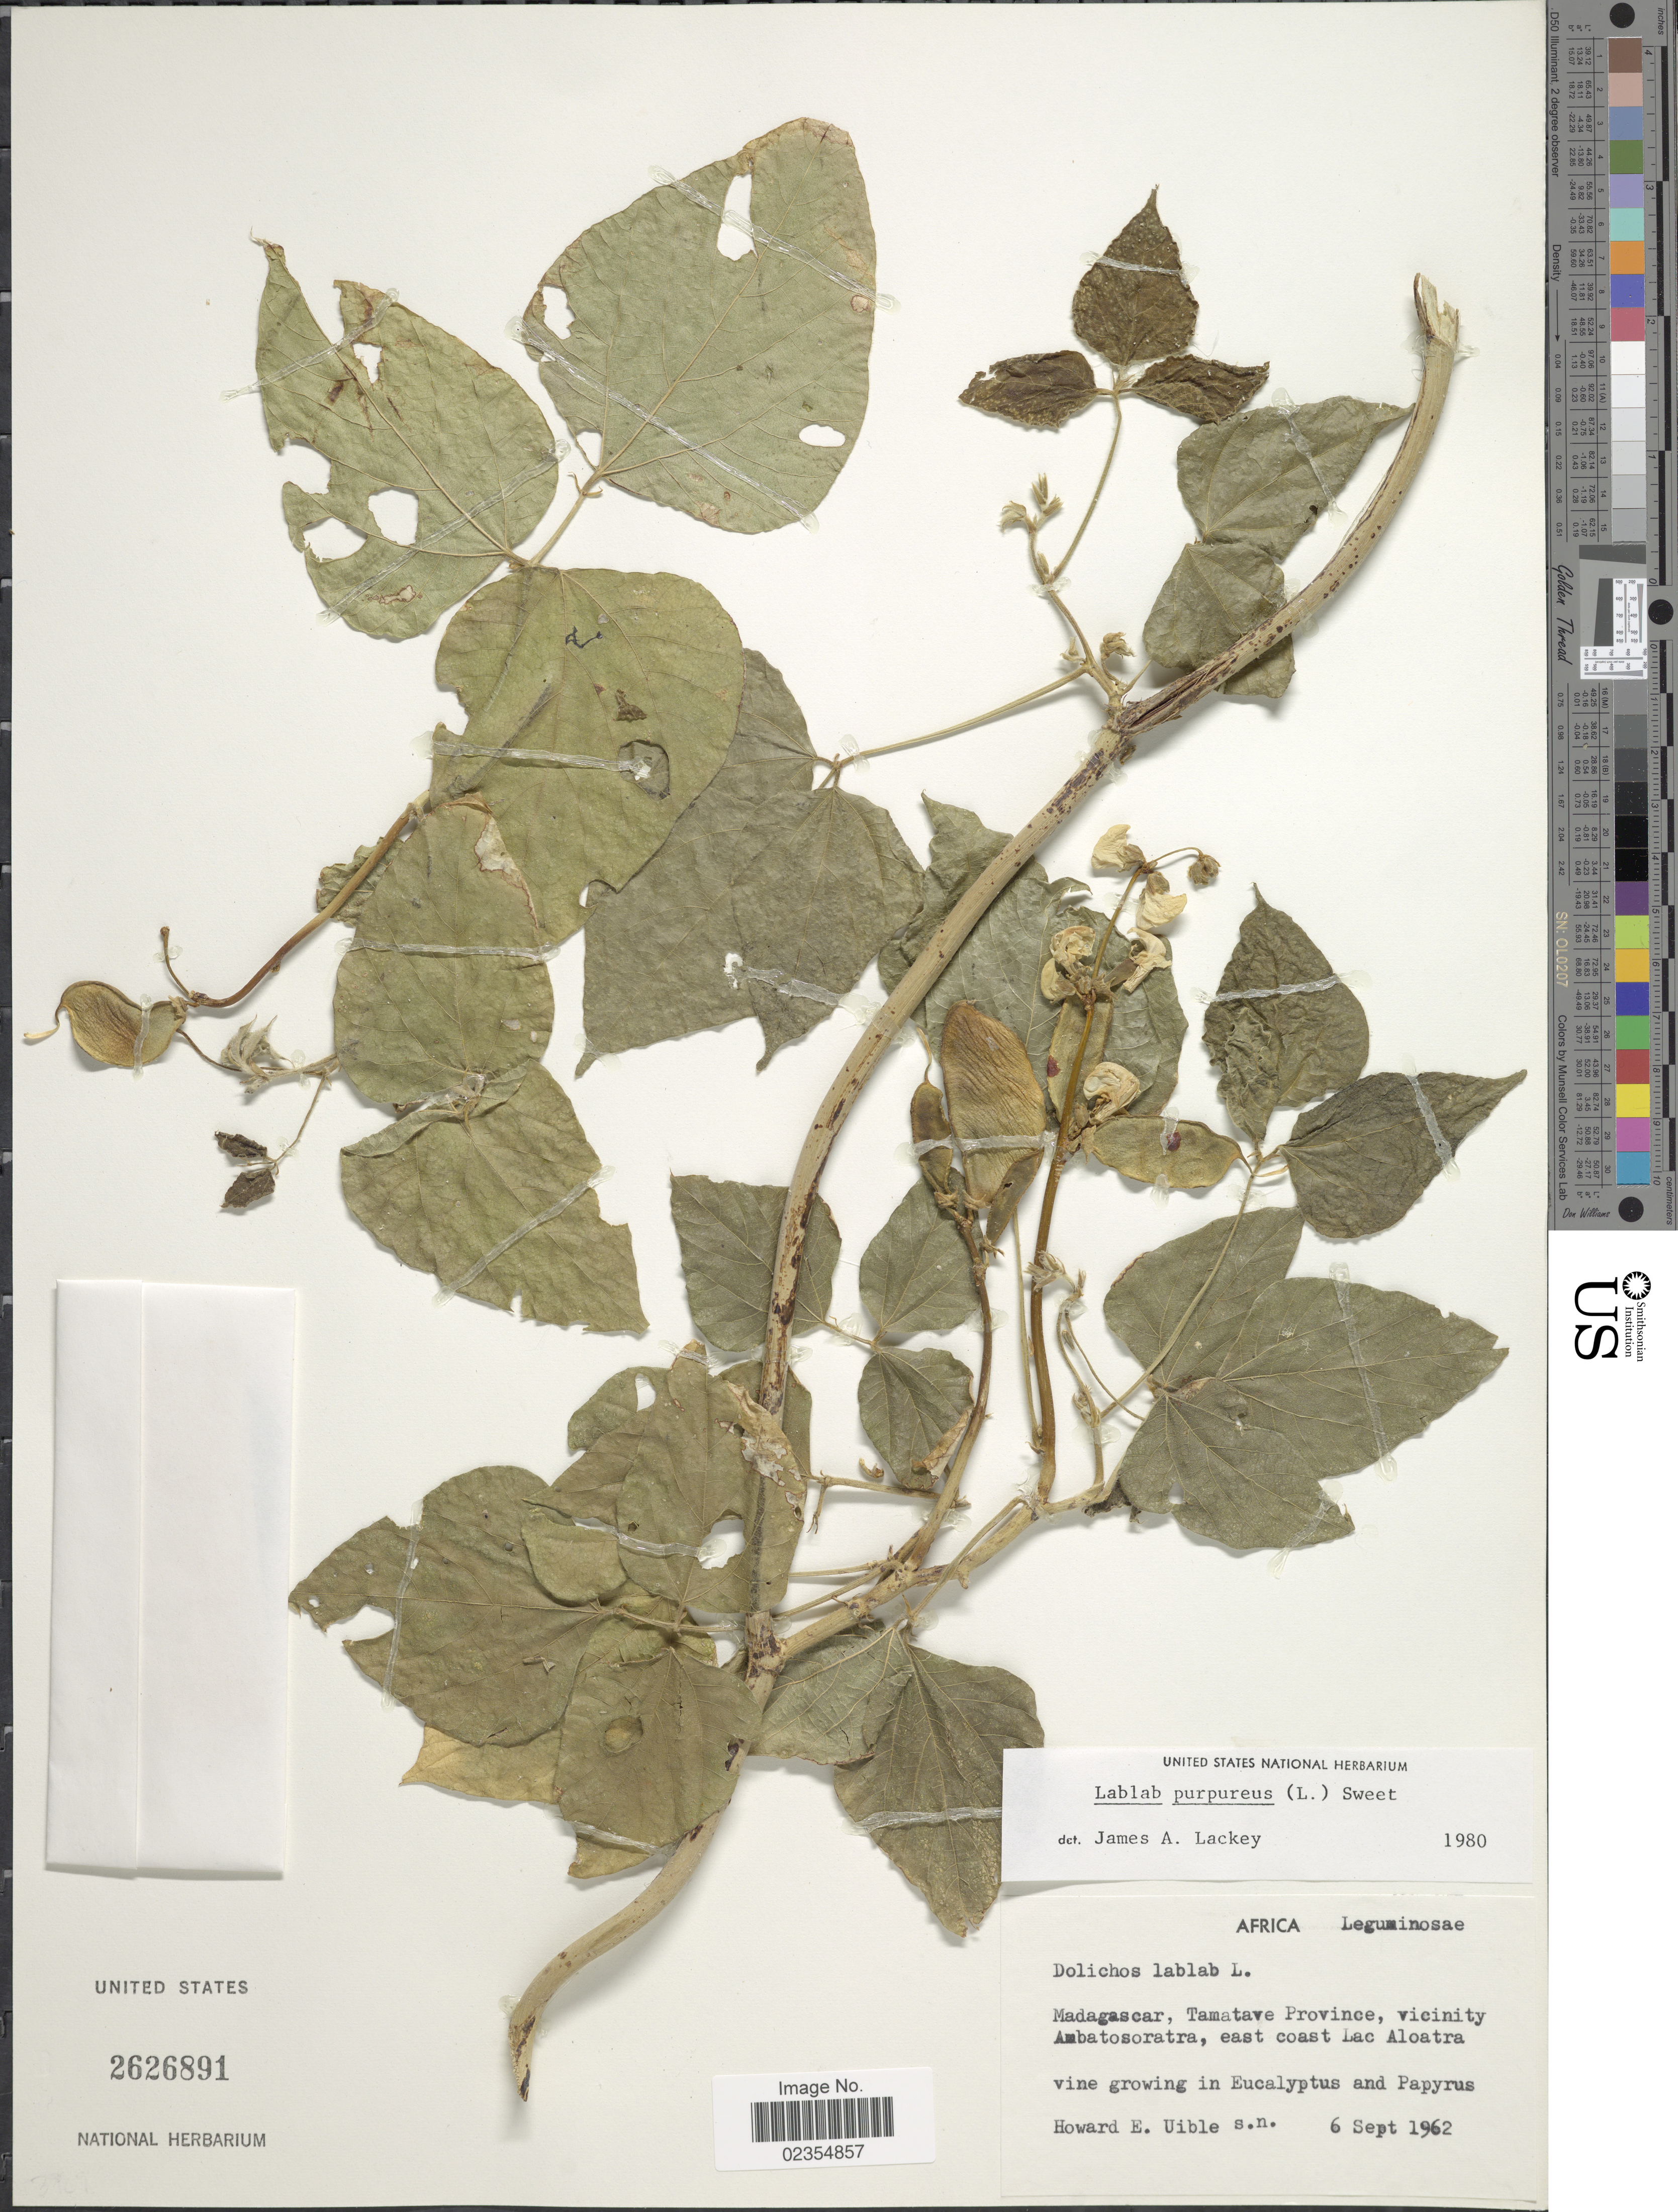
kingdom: Plantae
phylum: Tracheophyta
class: Magnoliopsida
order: Fabales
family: Fabaceae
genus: Lablab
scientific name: Lablab purpureus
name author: (L.) Sweet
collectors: H. Uible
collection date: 1962-09-06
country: Madagascar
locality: Tamatave Province, vicinity of Ambatosoratra, east of coast Lac Aloatra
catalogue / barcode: US 2626891